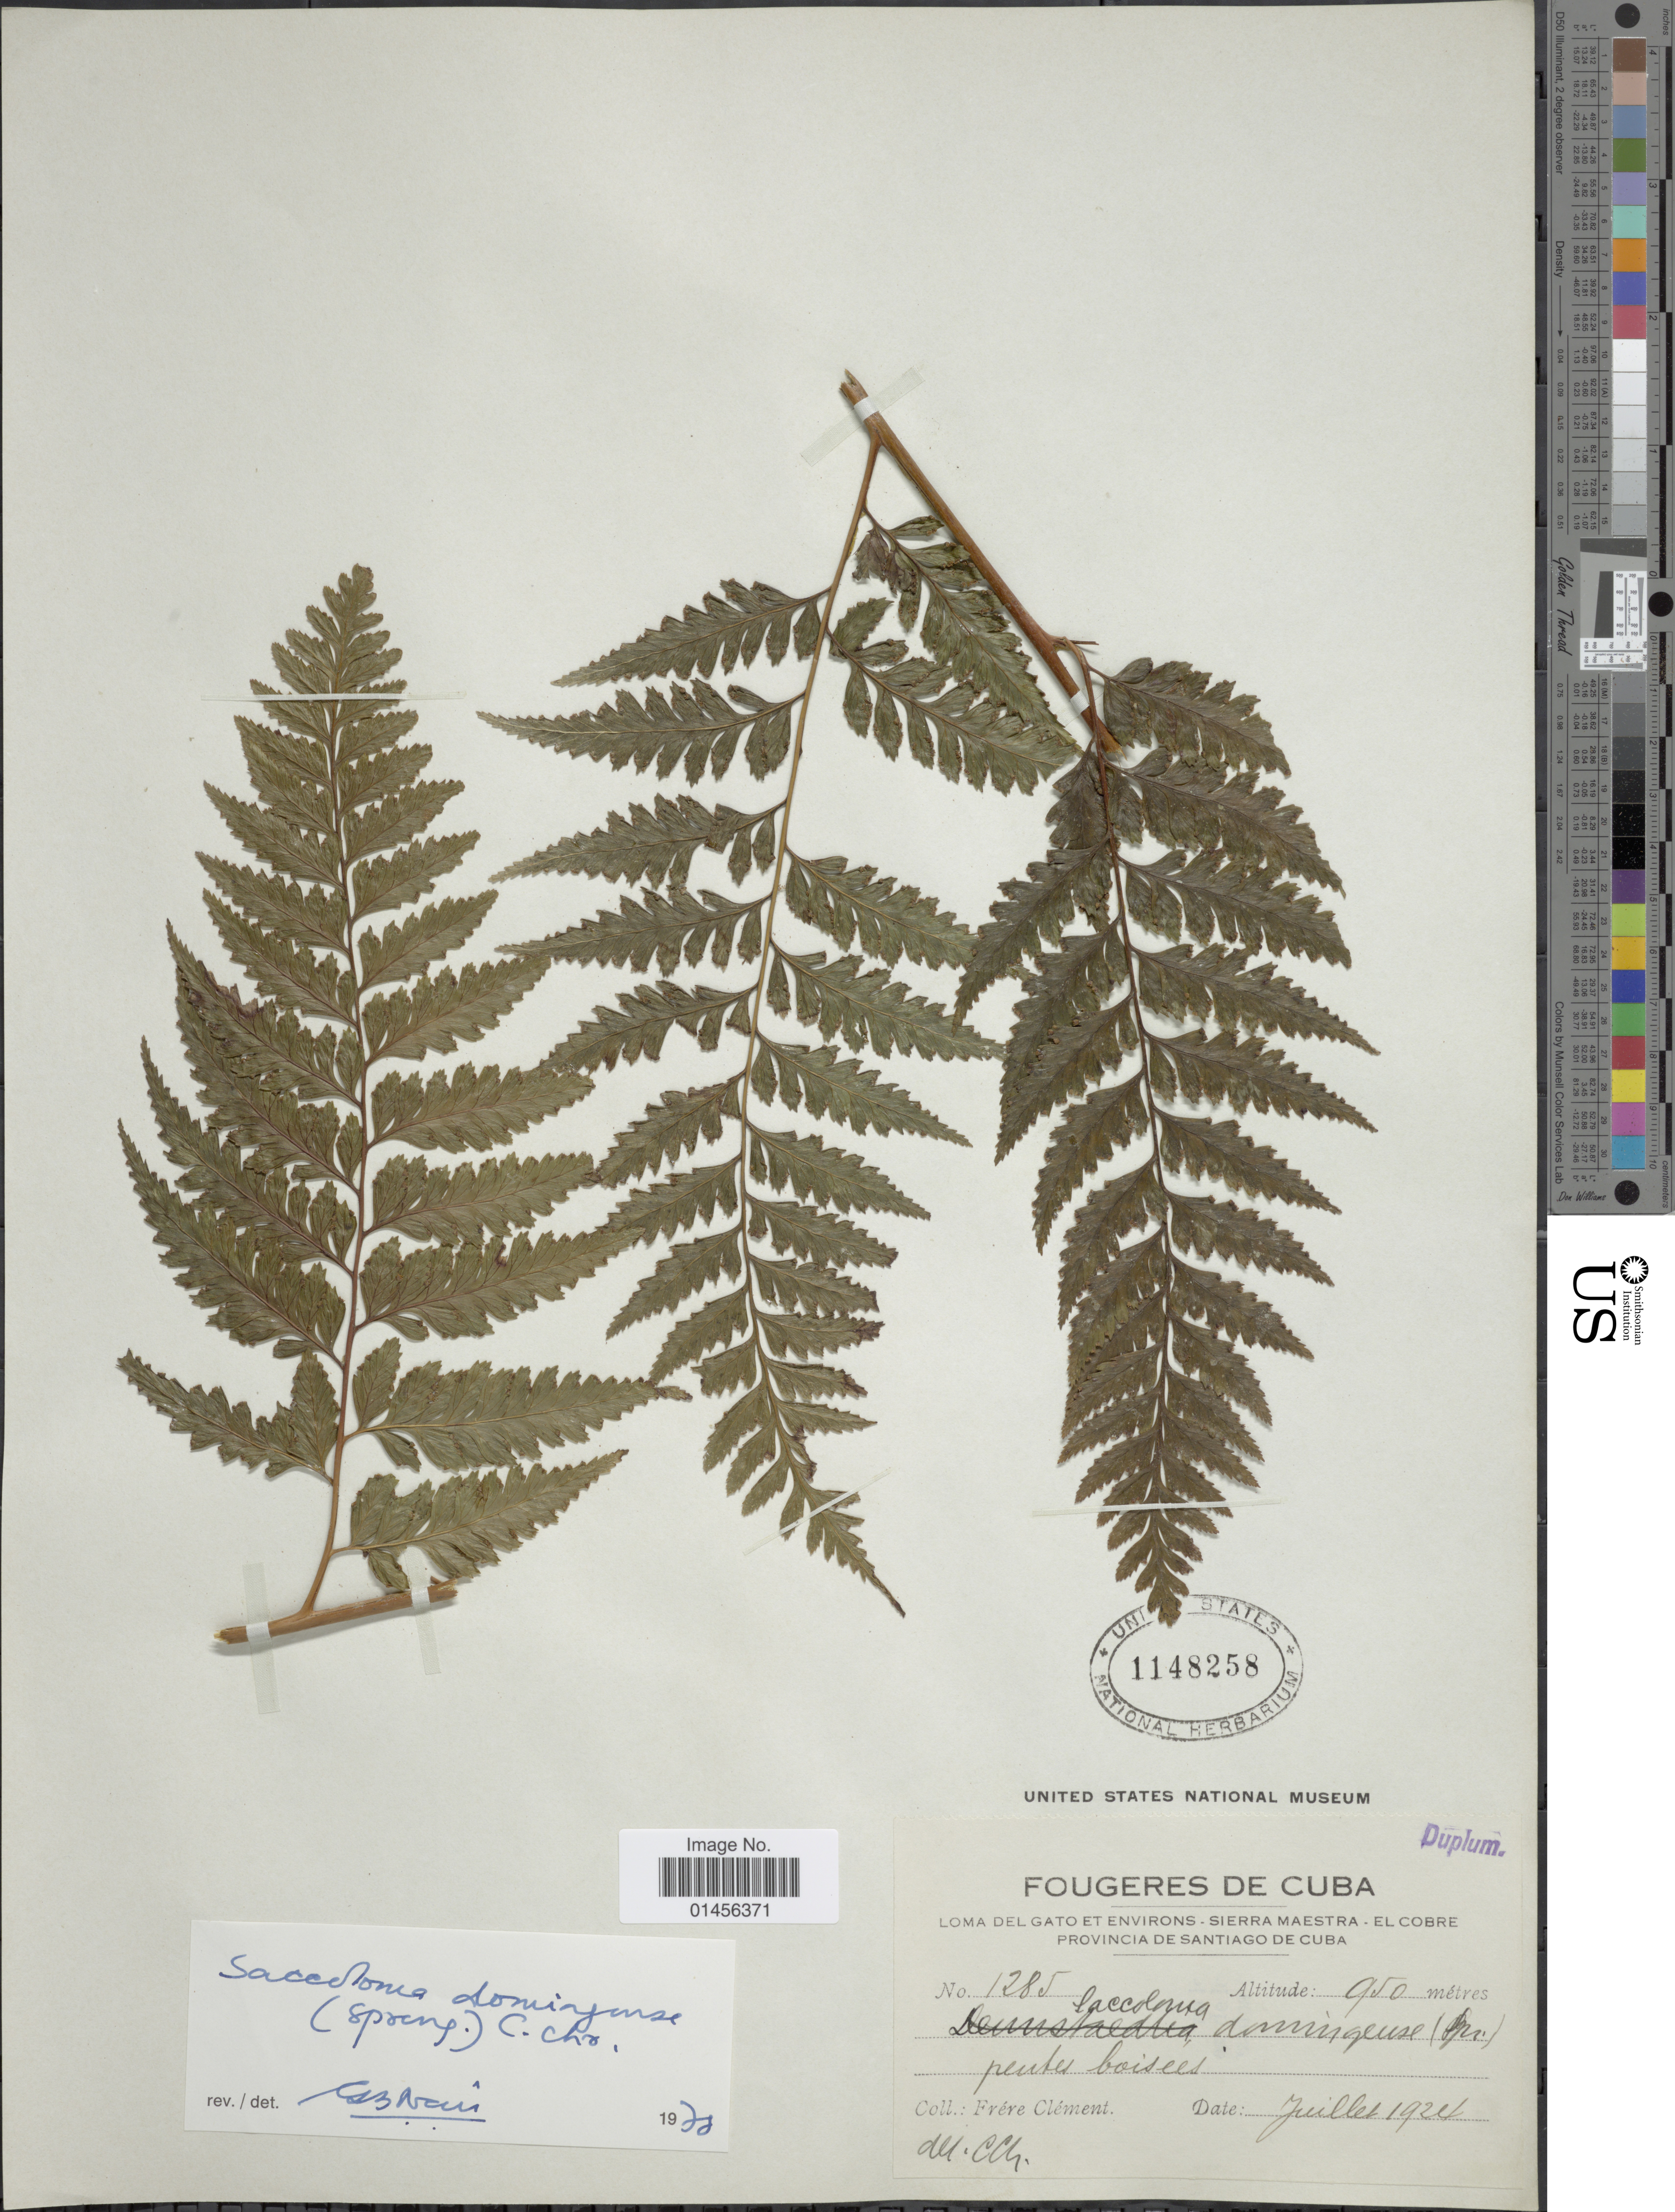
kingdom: Plantae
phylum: Tracheophyta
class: Polypodiopsida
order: Polypodiales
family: Saccolomataceae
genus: Saccoloma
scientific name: Saccoloma domingense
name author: (Spreng.) C. Chr.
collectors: B. Clement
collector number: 1285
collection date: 1924-07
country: Cuba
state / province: Santiago de Cuba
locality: Loma del Gato et environs - Sierra Maestra - El Cobre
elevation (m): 950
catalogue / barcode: US 1148258